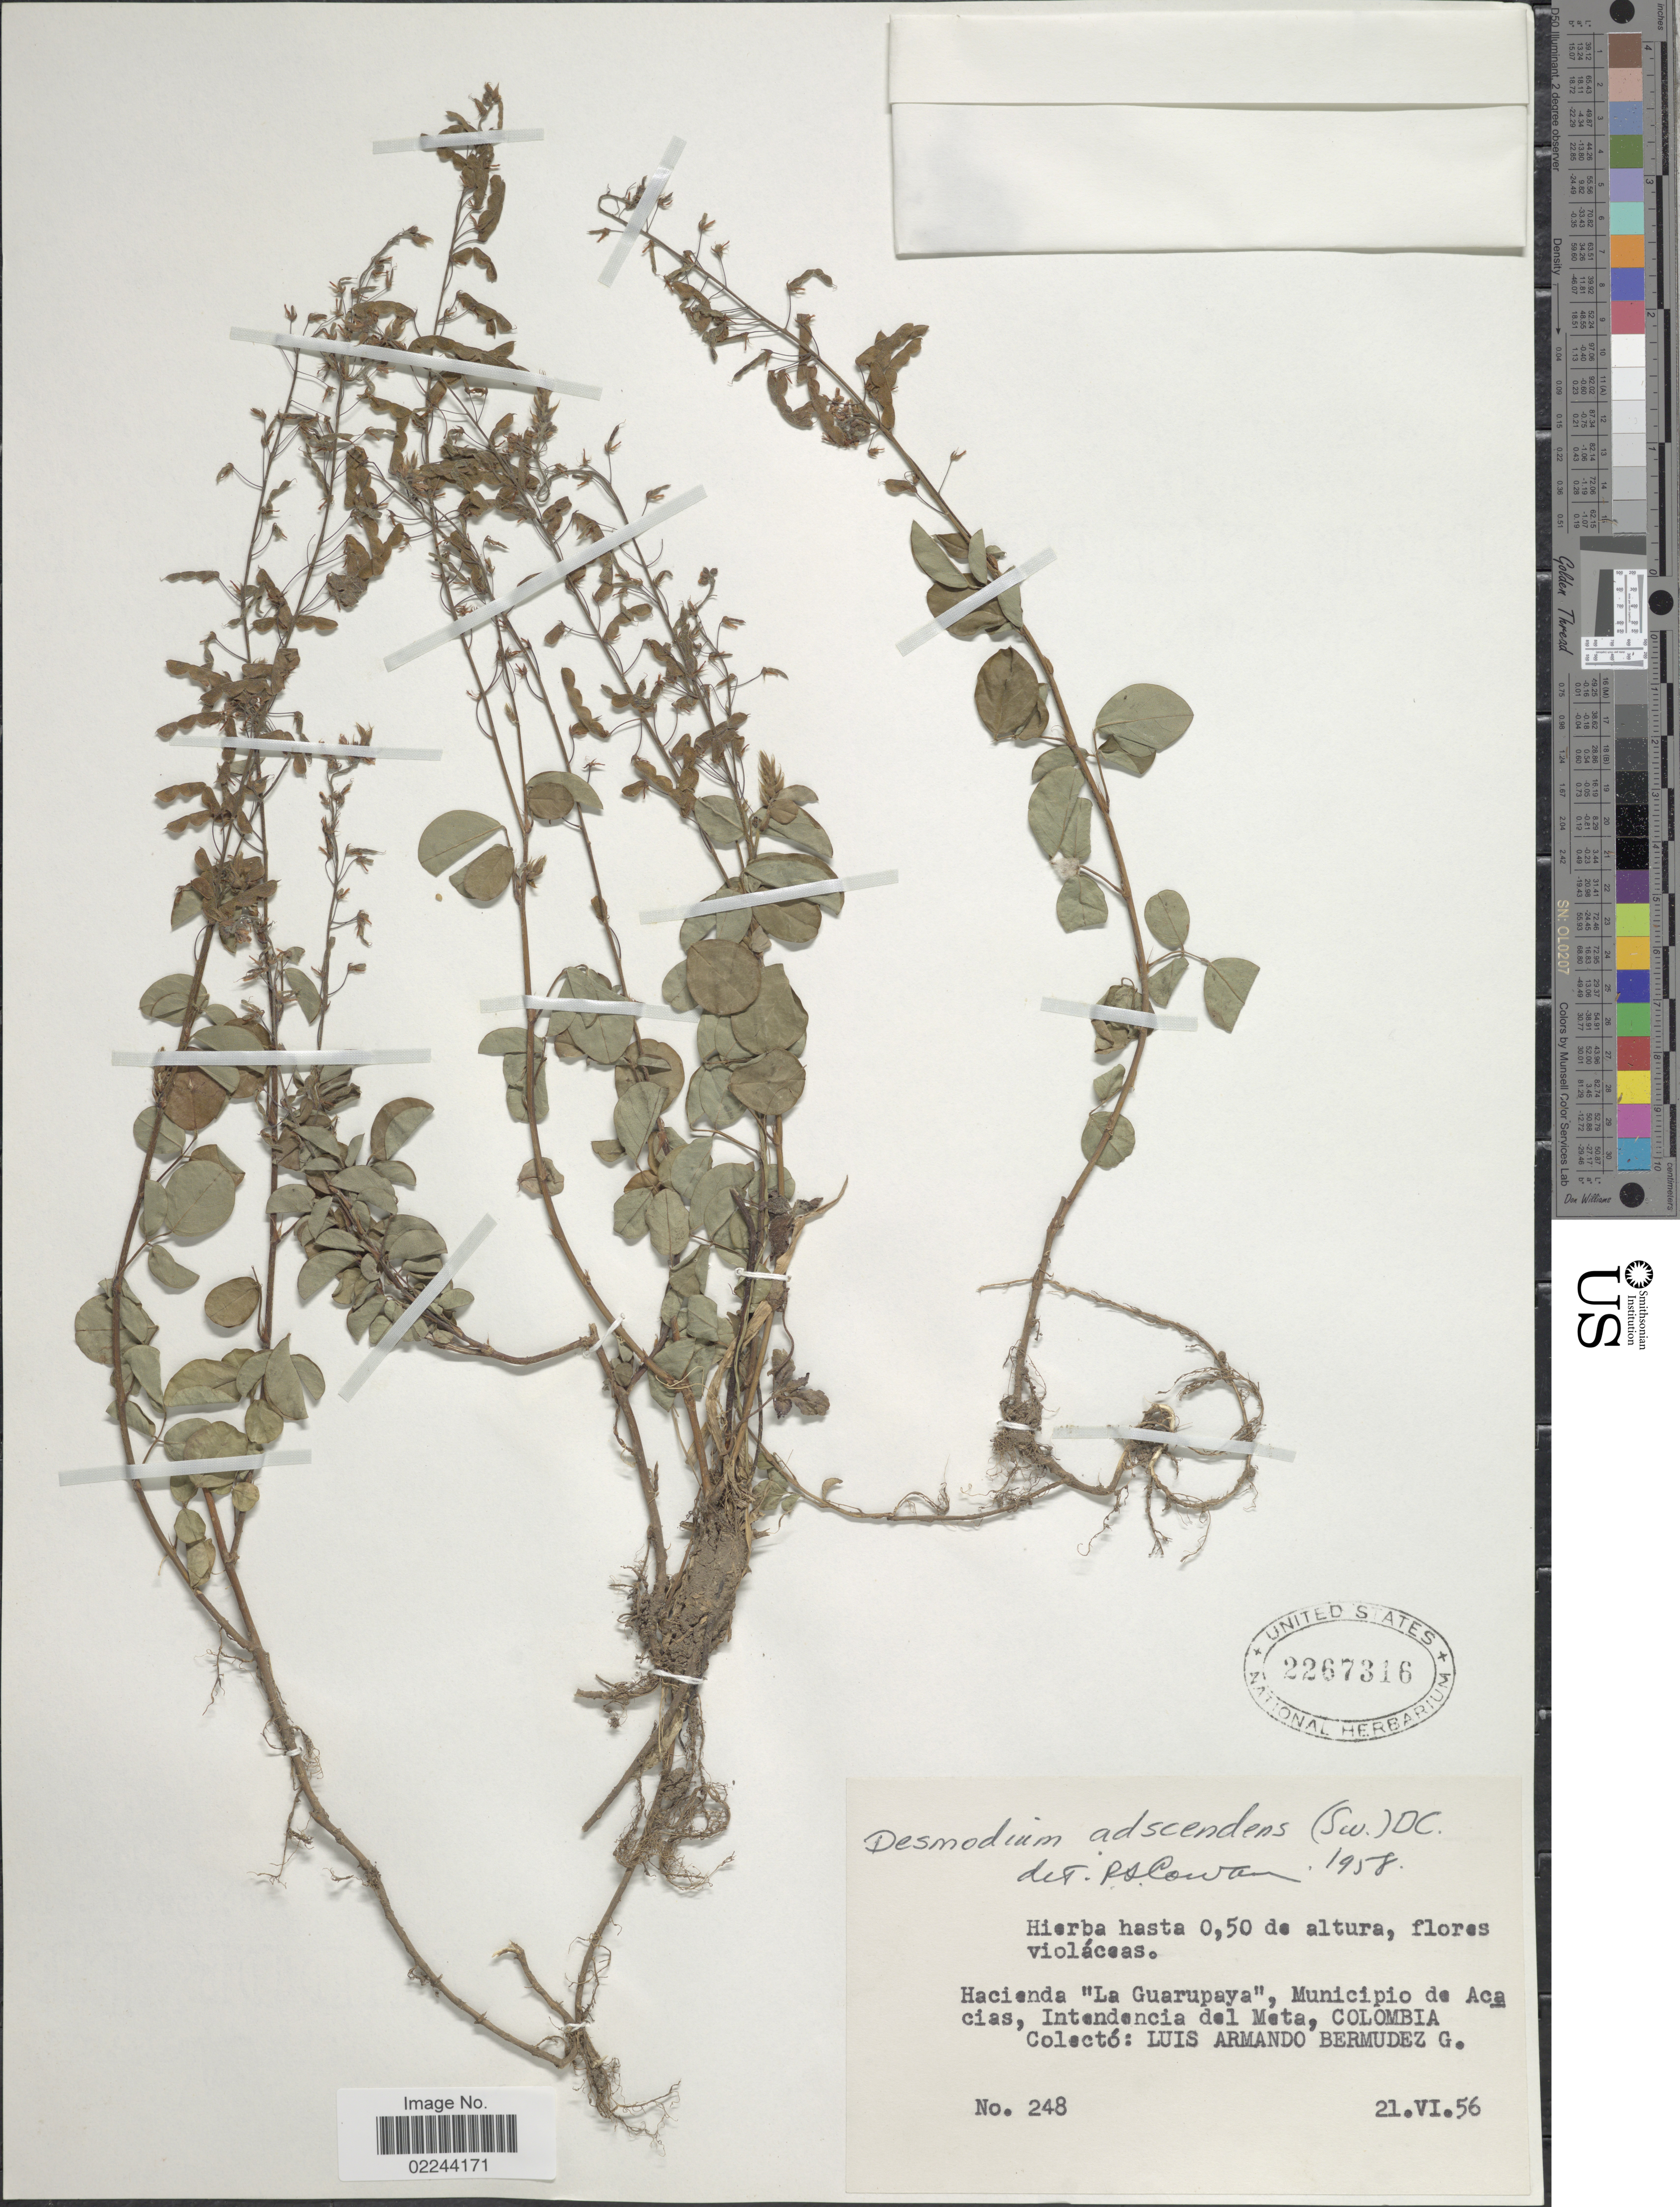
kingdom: Plantae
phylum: Tracheophyta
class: Magnoliopsida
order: Fabales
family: Fabaceae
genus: Grona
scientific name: Grona adscendens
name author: (Sw.) H. Ohashi & K. Ohashi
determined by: Strong, Mark T., (BOT), Smithsonian Institution - National Museum of Natural History (UNITED STATES)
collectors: A. Bermudez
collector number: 248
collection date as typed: Transcribed d/m/y: 21/6/56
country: Colombia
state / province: Meta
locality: Hacienda 'La Guarupaya', Municipio de Acacias, Intendencia del Meta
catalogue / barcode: US 2267316